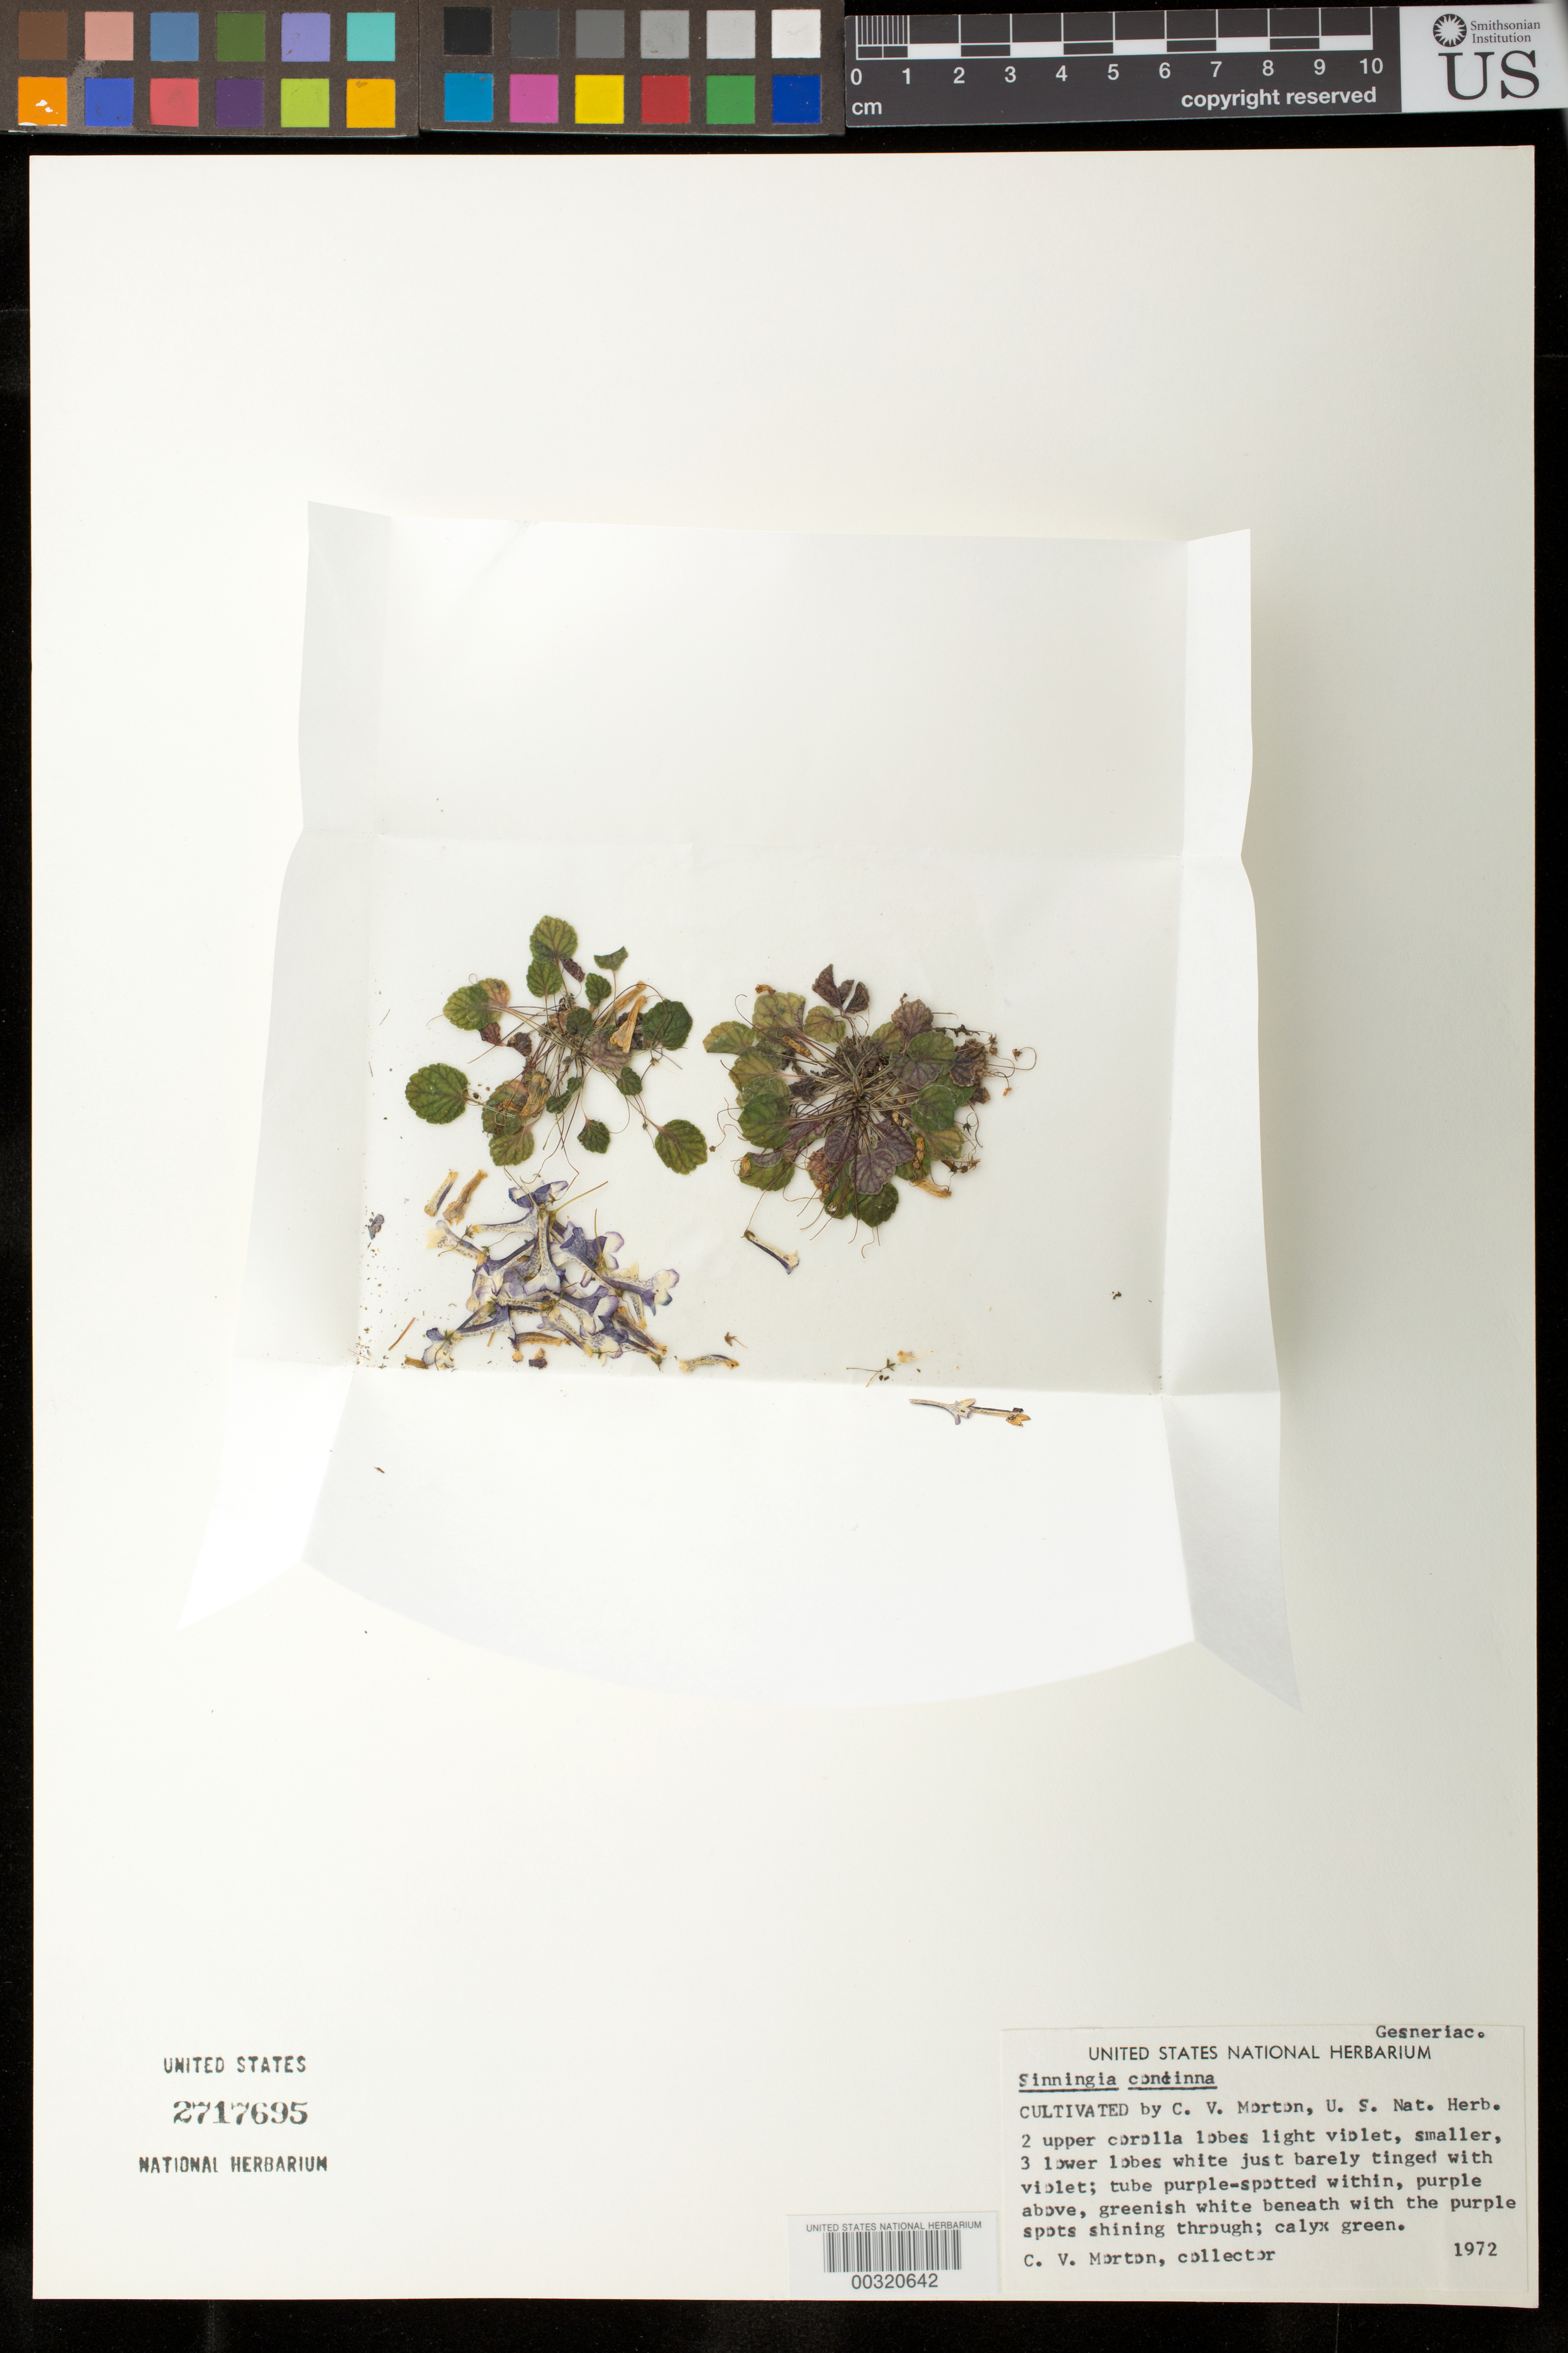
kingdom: Plantae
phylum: Tracheophyta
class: Magnoliopsida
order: Lamiales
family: Gesneriaceae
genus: Sinningia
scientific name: Sinningia concinna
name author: (Hook. f.) G. Nicholson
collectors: C. V. Morton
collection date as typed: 1972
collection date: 1972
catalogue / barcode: US 2717695